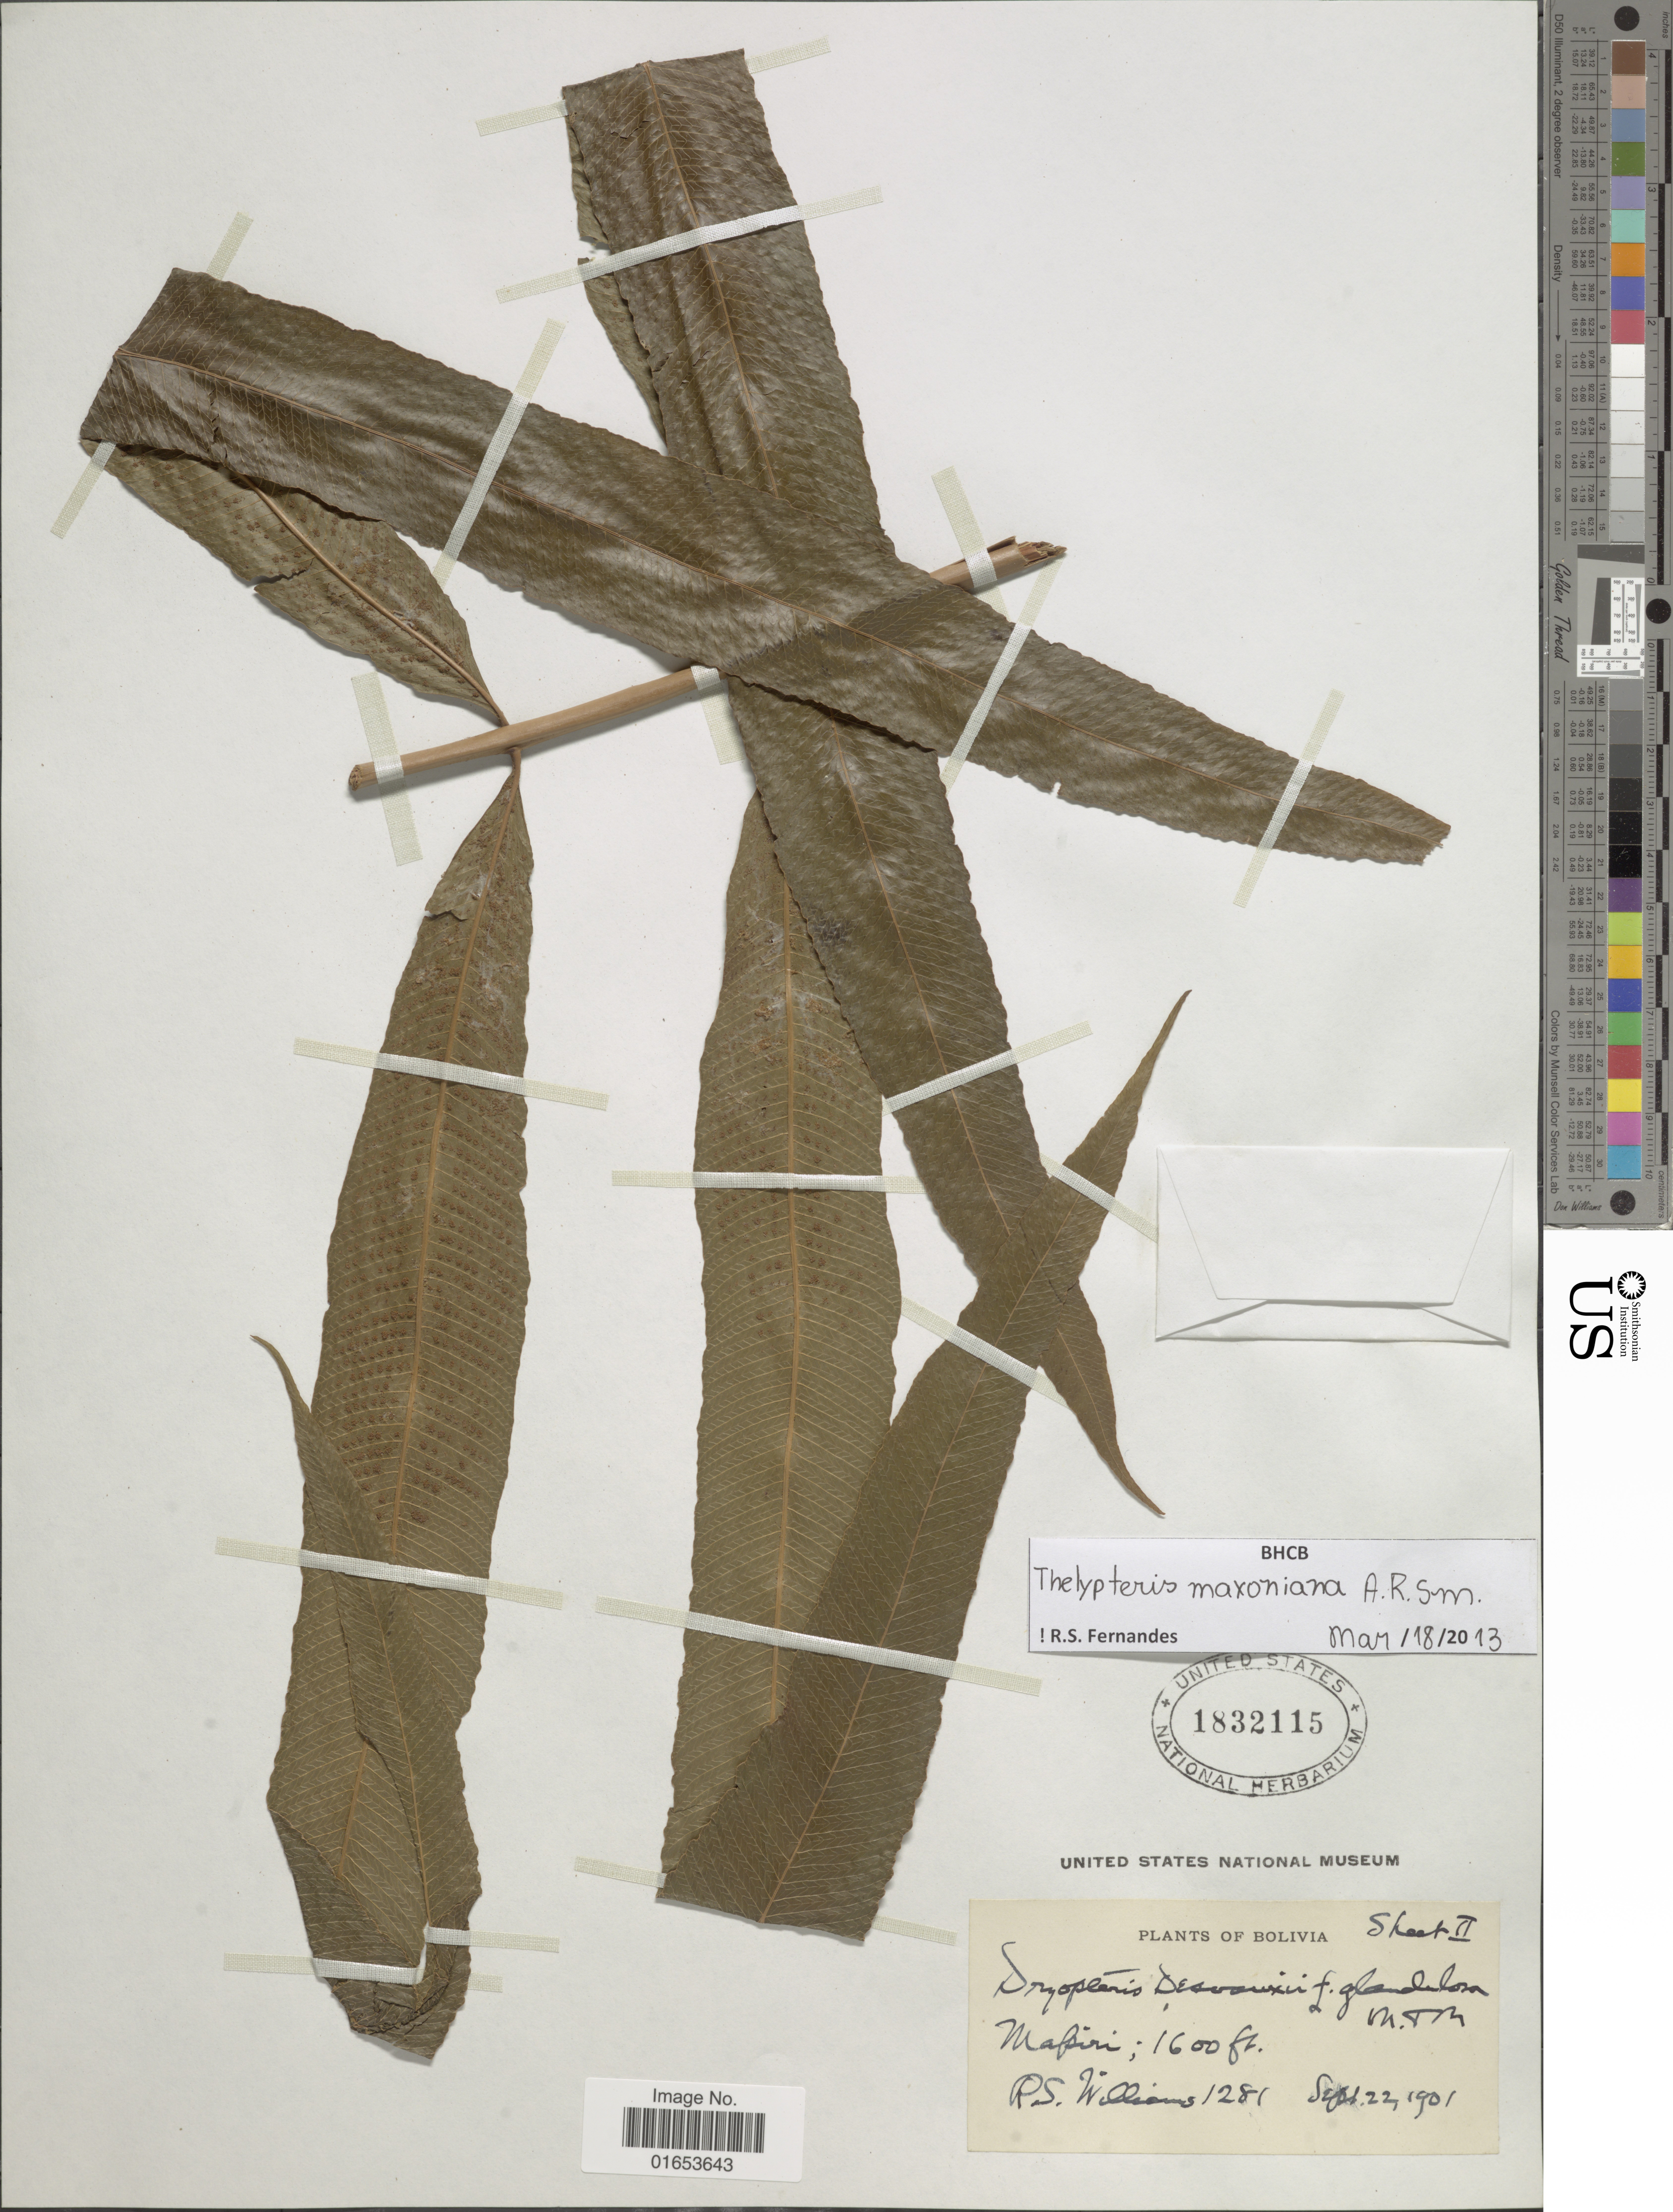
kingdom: Plantae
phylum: Tracheophyta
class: Polypodiopsida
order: Polypodiales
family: Thelypteridaceae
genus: Meniscium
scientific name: Meniscium maxonianum (A.R. Sm.) comb. nov., ined. 2015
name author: (A.R. Sm.)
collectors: R. S. Williams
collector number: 1281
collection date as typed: Sep. 22, 1901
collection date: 1901-09-22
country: Bolivia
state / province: La Páz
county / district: Larecaja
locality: Mapiri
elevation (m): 488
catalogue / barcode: US 1832115